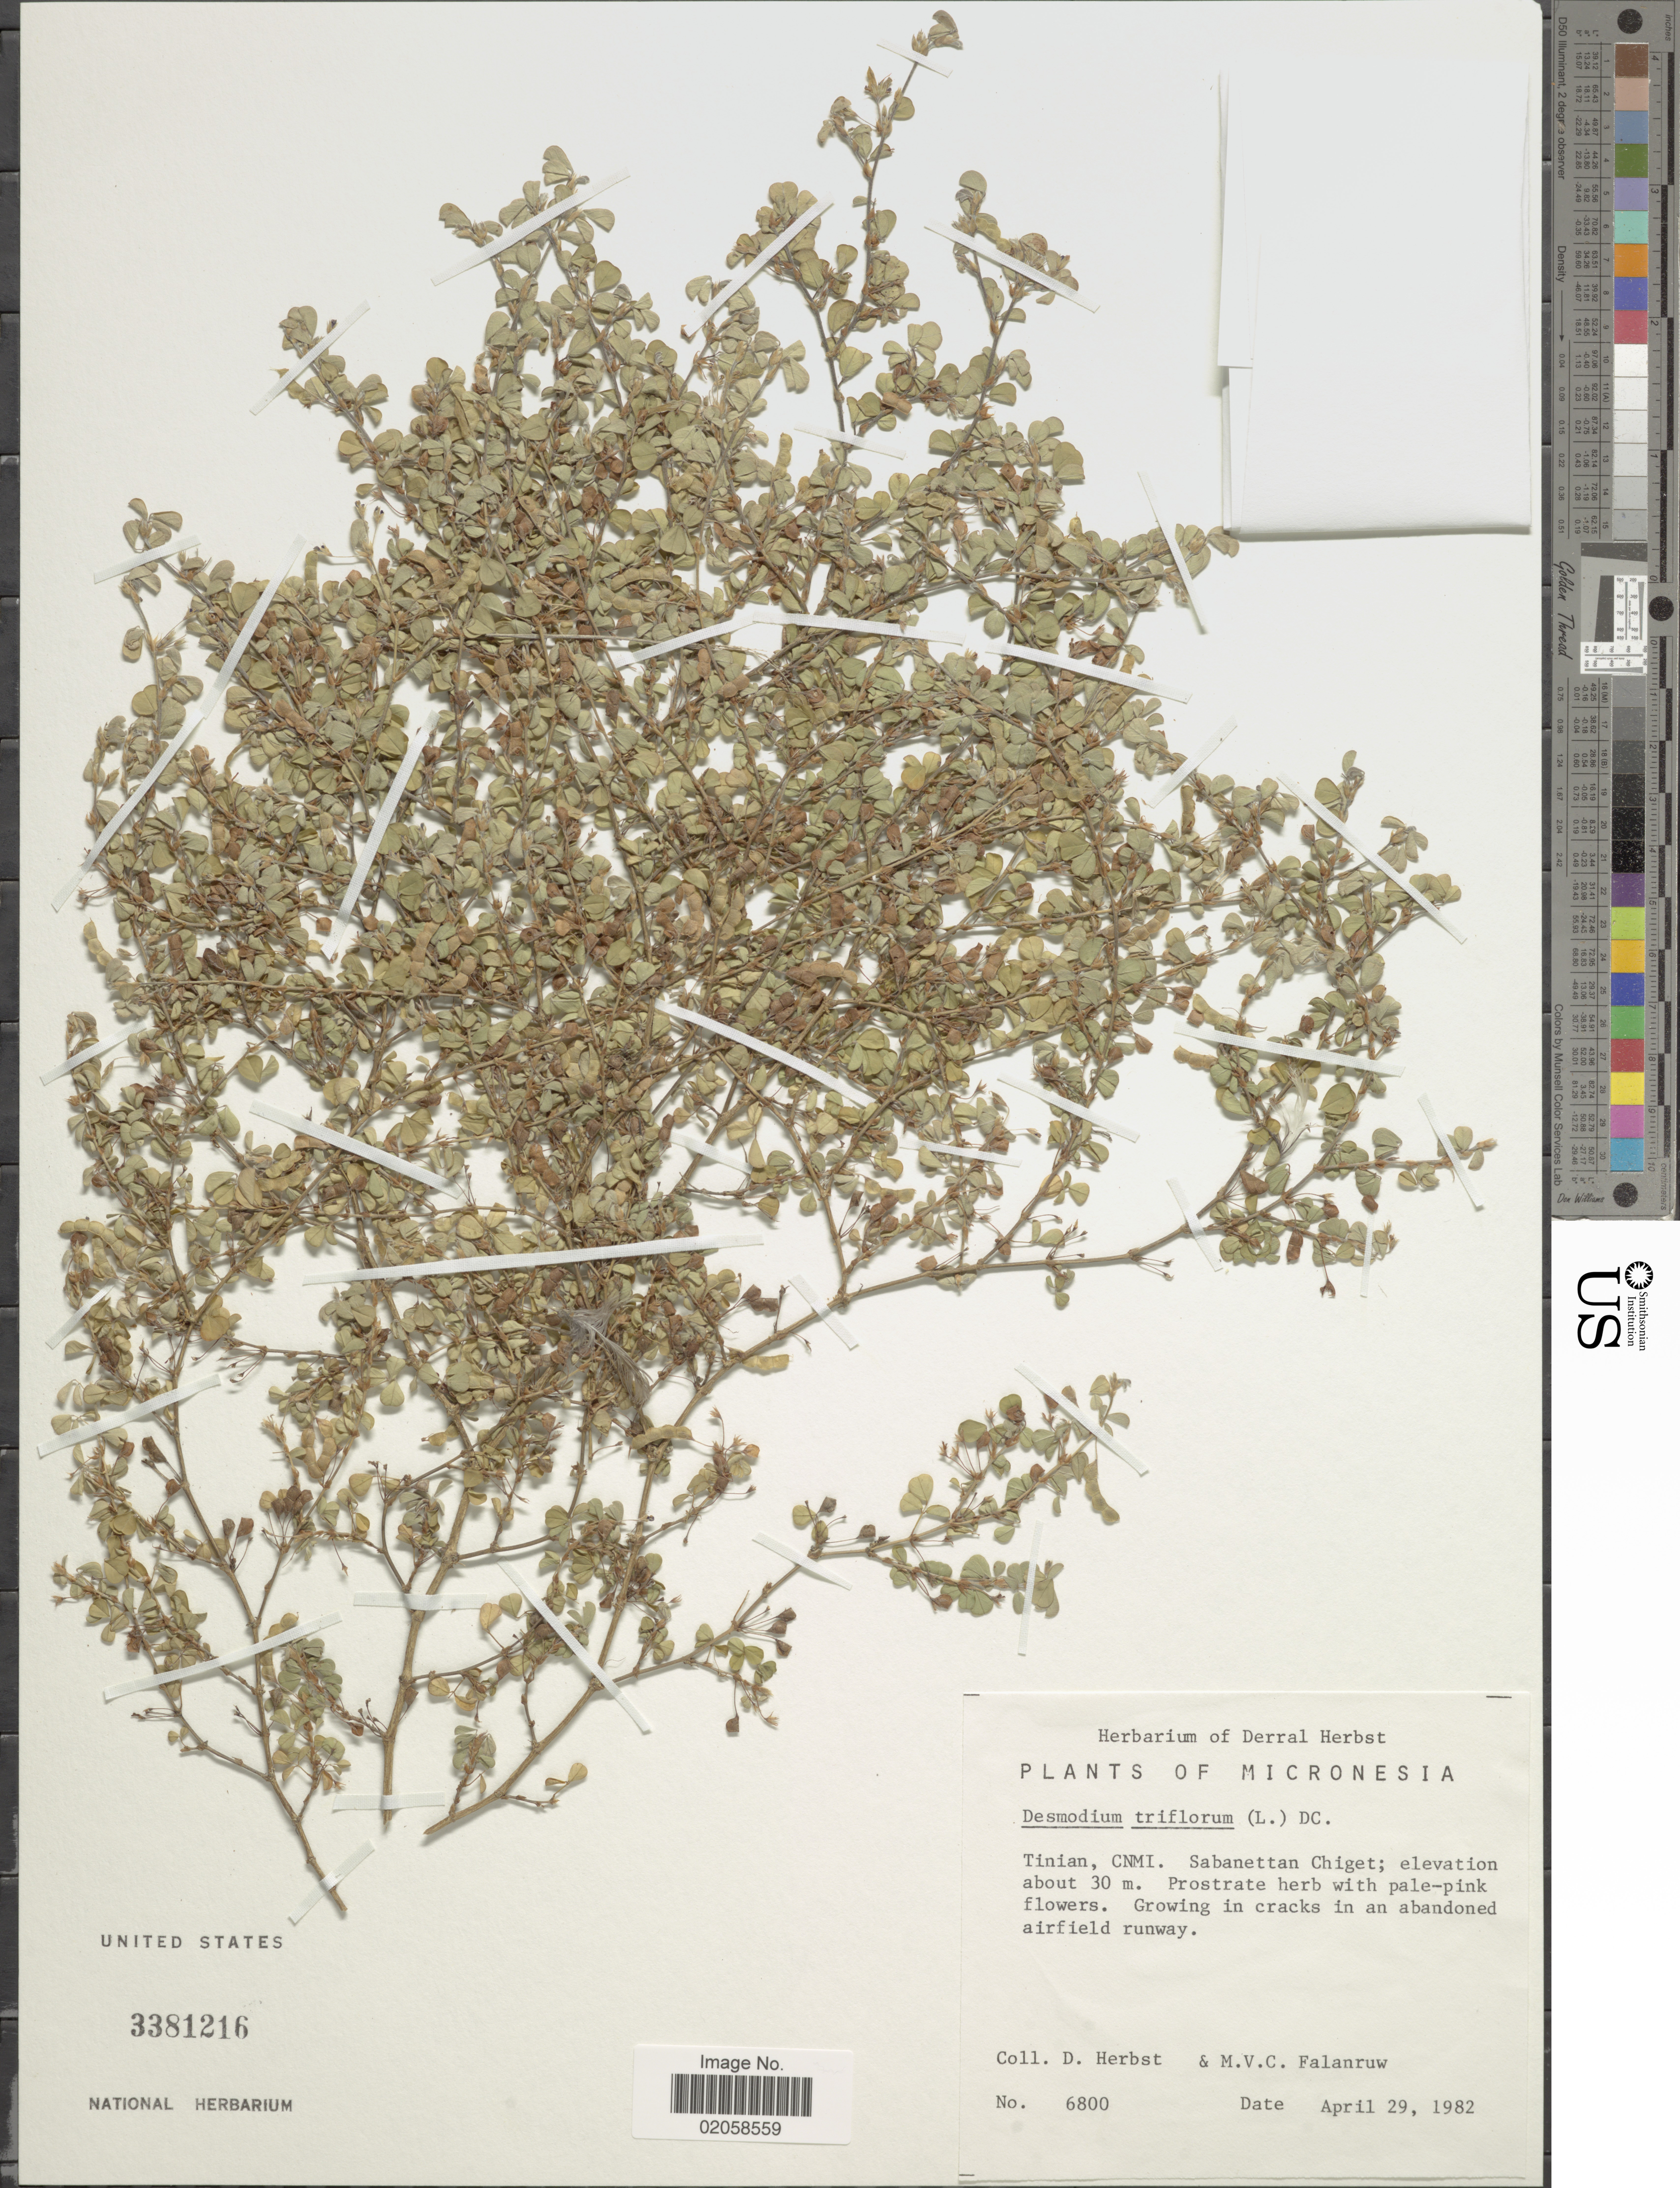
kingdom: Plantae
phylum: Tracheophyta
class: Magnoliopsida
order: Fabales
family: Fabaceae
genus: Grona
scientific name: Grona triflora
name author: (L.) H. Ohashi & K. Ohashi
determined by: Strong, Mark T., (BOT), Smithsonian Institution - National Museum of Natural History (UNITED STATES)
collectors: D. Herbst & M. V. Falanruw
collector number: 6800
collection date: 1982-04-29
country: Northern Mariana Islands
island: Tinian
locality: Tinian CNMI, Sabanettan Chiget; growing in cracks in an abandoned airfield runway.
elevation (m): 30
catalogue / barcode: US 3381216